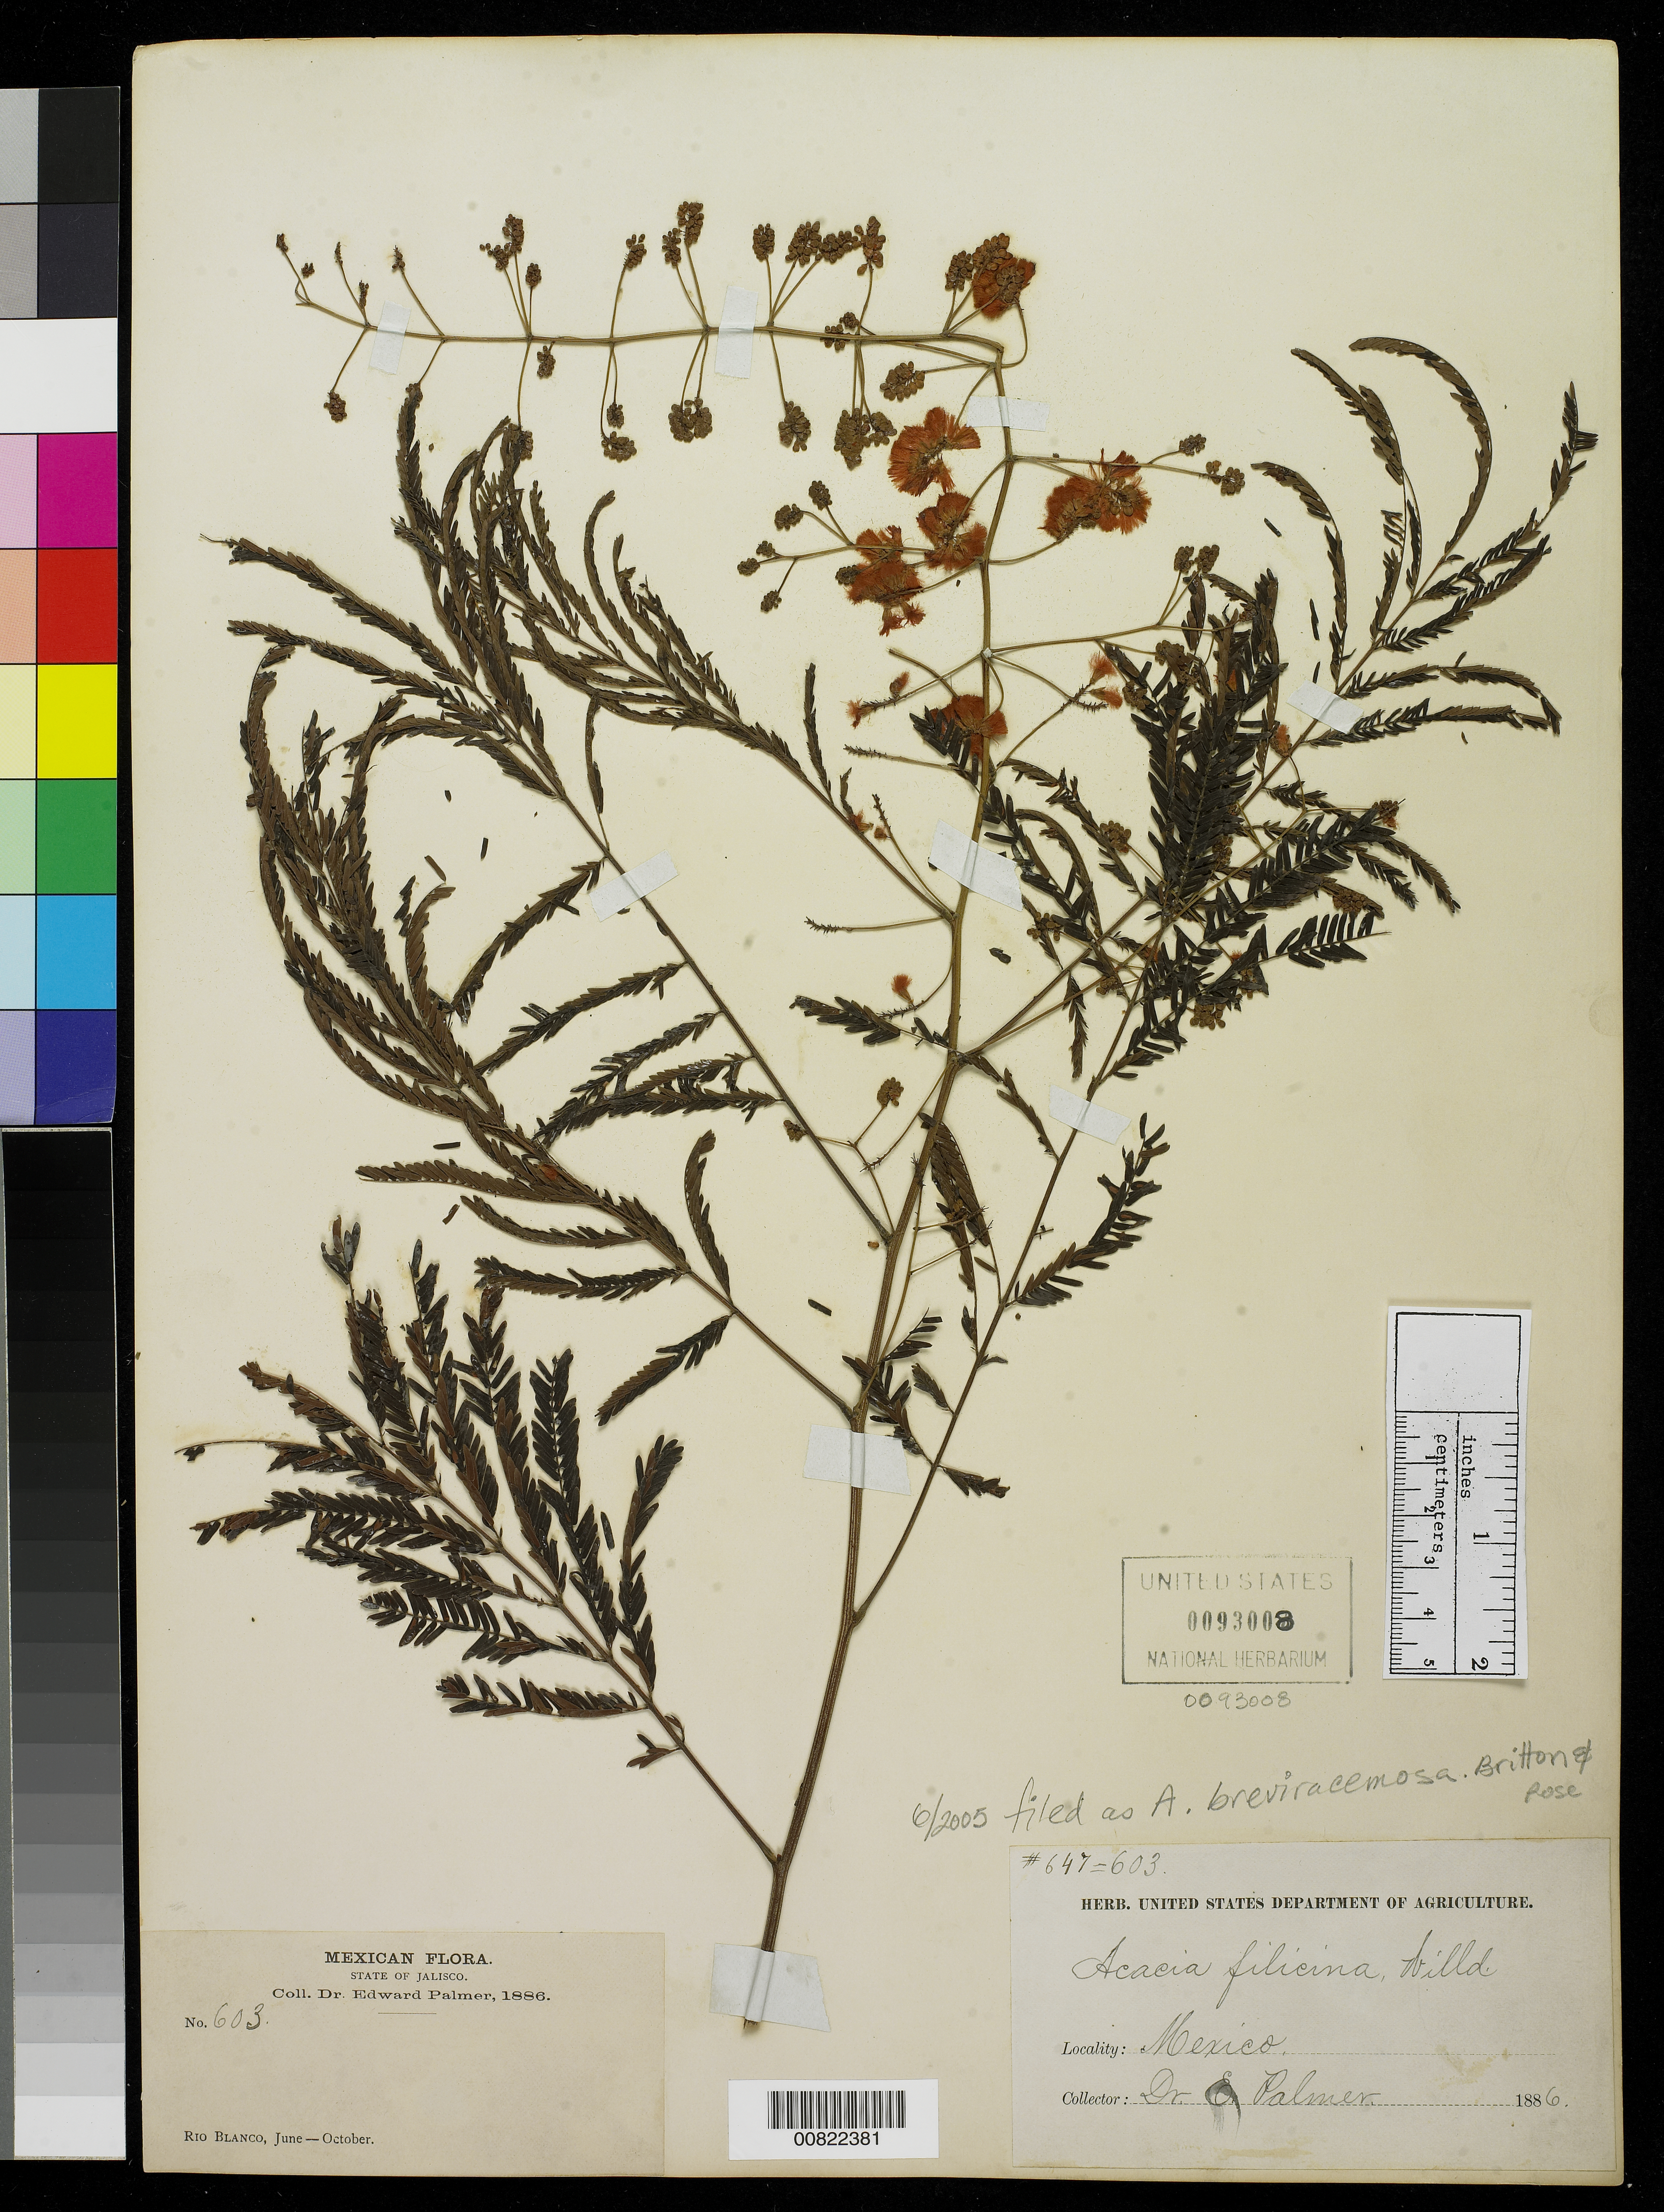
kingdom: Plantae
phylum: Tracheophyta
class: Magnoliopsida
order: Fabales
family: Fabaceae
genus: Acaciella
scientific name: Acaciella painteri var. houghii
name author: (Britton & Rose) L. Rico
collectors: E. Palmer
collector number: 603 ["#647 = 603"]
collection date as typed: Jun 1886 to -- Oct 1886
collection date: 1886-06/1886-10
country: Mexico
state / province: Jalisco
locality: Rio Blanco, Jalisco.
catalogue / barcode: US 93008